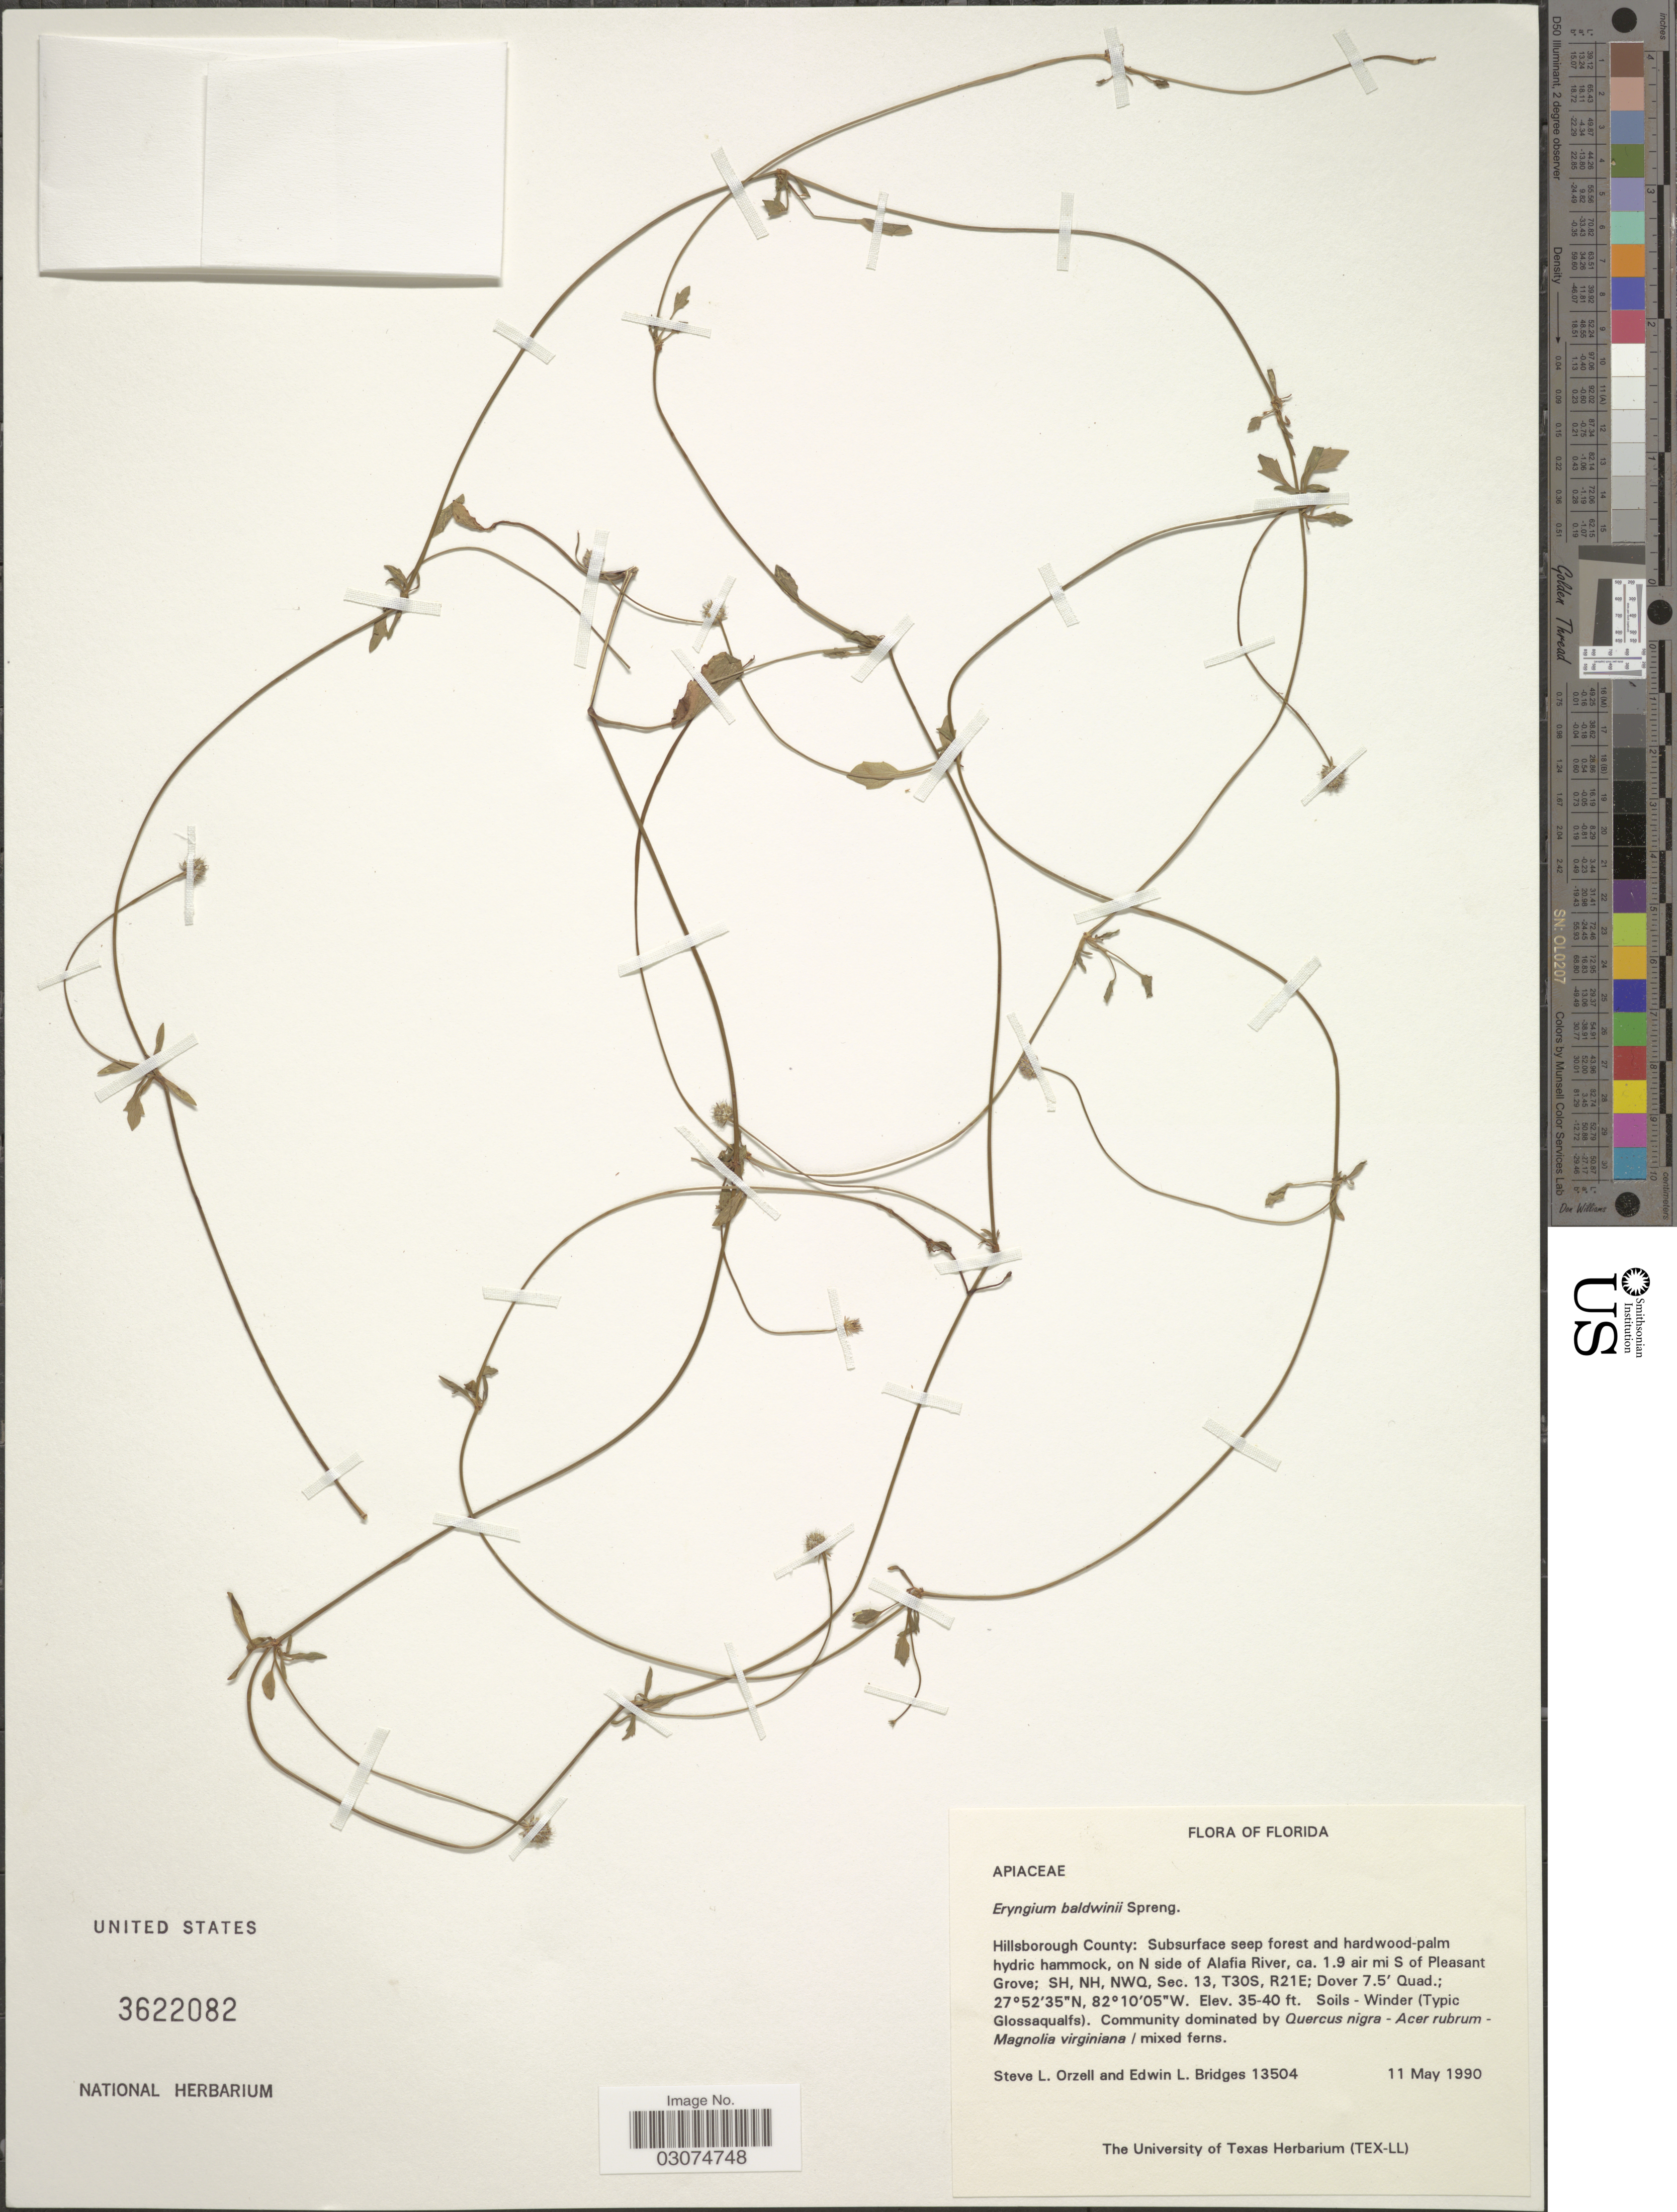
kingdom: Plantae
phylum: Tracheophyta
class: Magnoliopsida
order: Apiales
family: Apiaceae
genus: Eryngium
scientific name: Eryngium baldwinii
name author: Spreng.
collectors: S. Orzell & E. Bridges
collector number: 13504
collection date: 1990-05-11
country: United States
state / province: Florida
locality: Hillsborough County: Subsurface seep forest and hardwood-palm hydric hammock, on N side of Alafia River, ca.1.9 air mi S of Pleasant Grove; SH, NH, NWQ, Sec. 13, T30S, R21E; Dover 7.5' Quad.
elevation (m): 11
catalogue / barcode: US 3622082